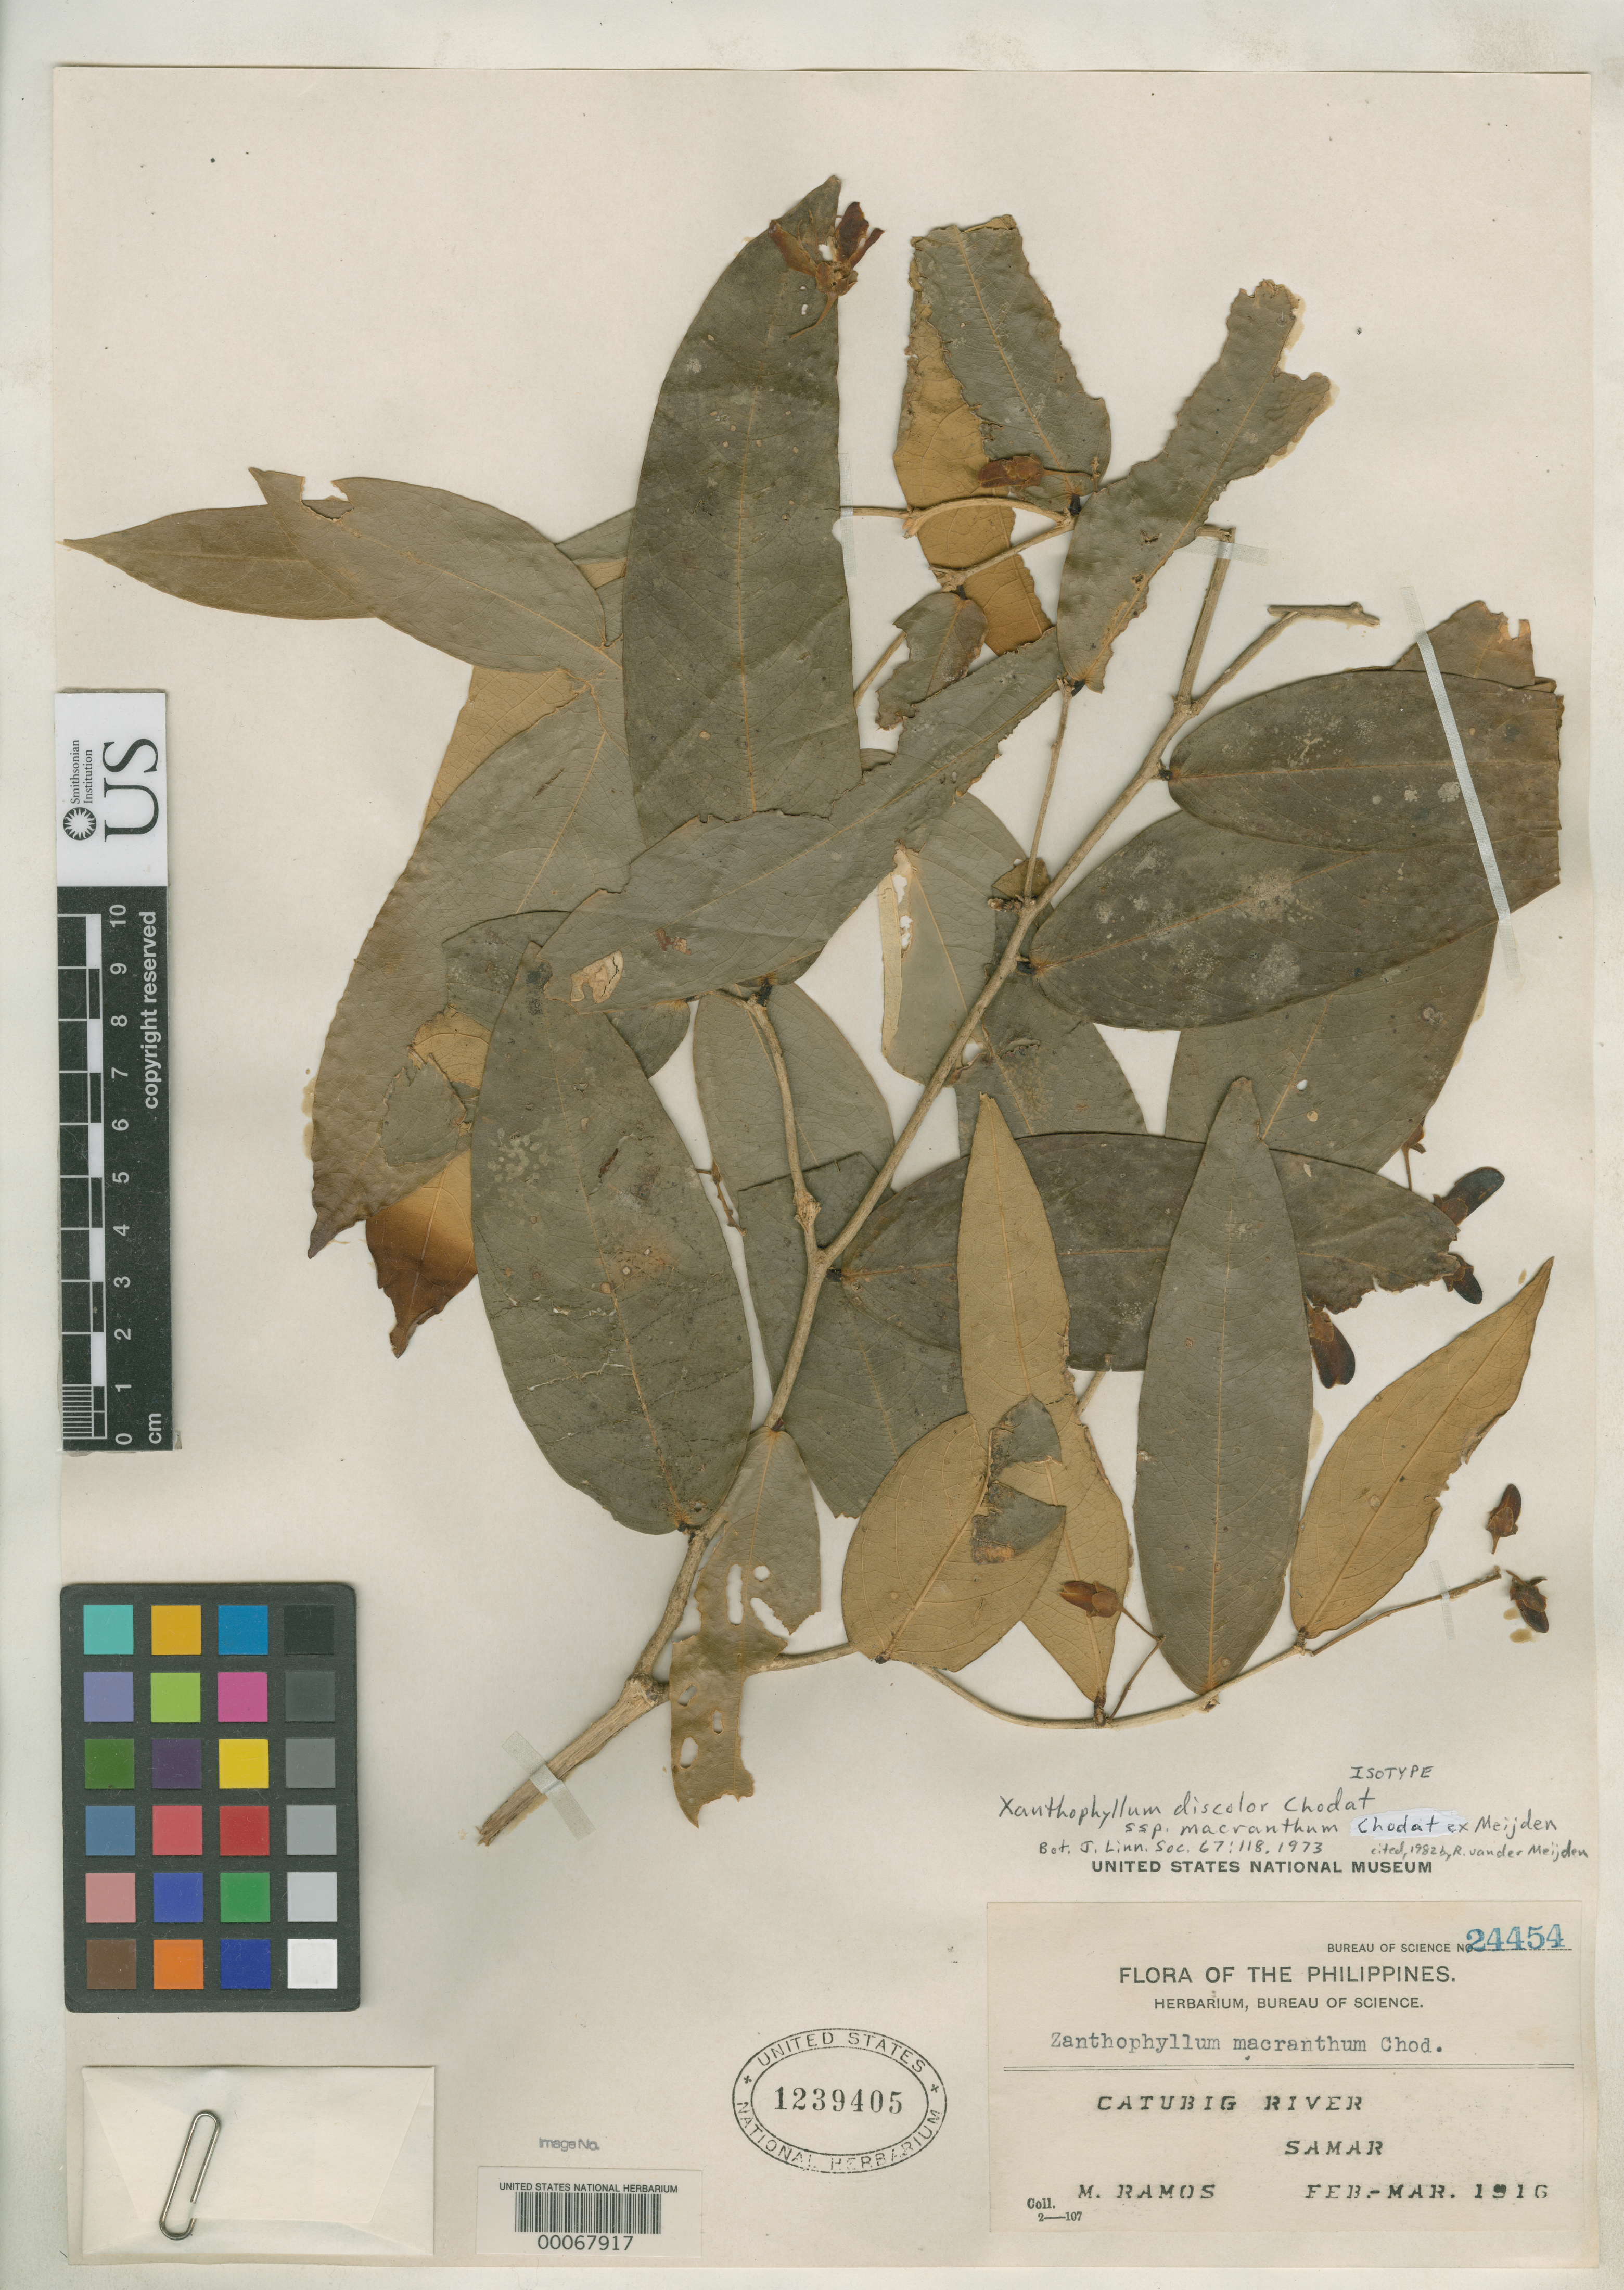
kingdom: Plantae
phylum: Tracheophyta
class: Magnoliopsida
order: Fabales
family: Polygalaceae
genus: Xanthophyllum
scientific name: Xanthophyllum discolor subsp. macranthum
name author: Chodat ex Meijden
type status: Isosyntype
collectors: M. Ramos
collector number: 24454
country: Philippines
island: Samar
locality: Catubig River.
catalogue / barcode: US 1239405